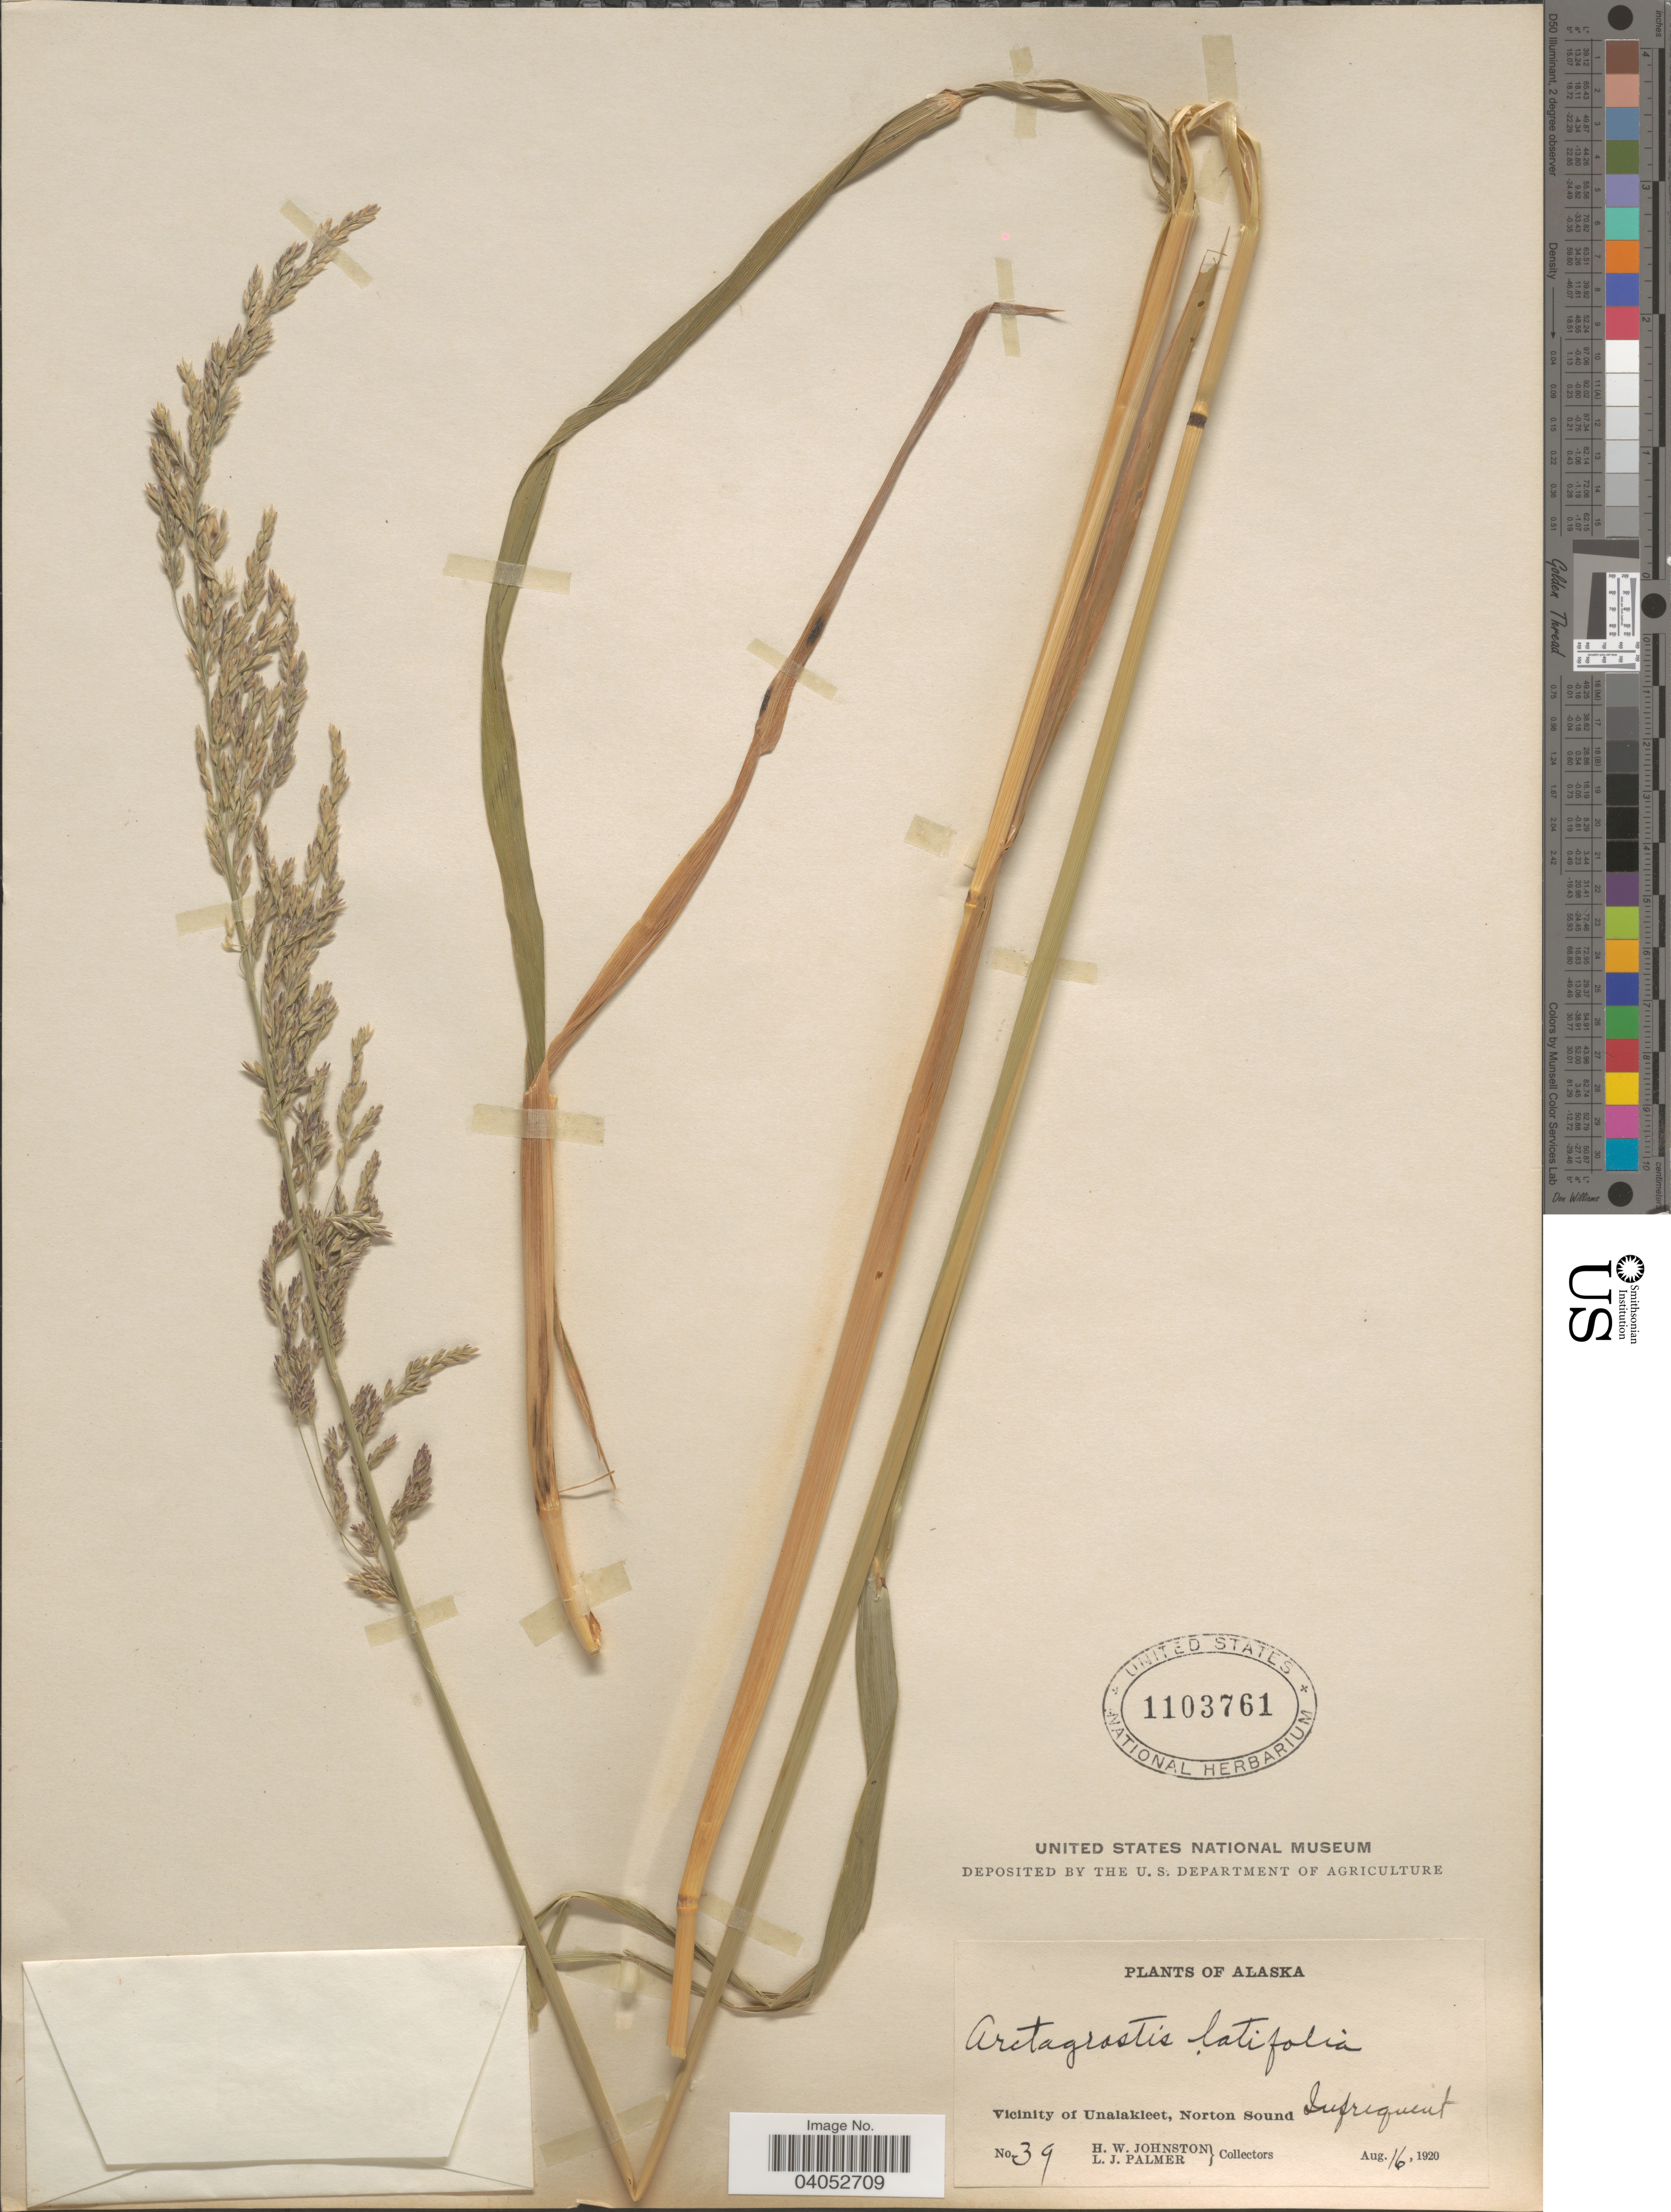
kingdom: Plantae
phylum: Tracheophyta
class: Liliopsida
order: Poales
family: Poaceae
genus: Arctagrostis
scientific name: Arctagrostis latifolia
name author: (R. Br.) Griseb.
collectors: H. W. Johnston & L. J. Palmer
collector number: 39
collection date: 1920-08-16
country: United States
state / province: Alaska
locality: Vicinity of Unalakleet, Norton Sound.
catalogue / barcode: US 1103761